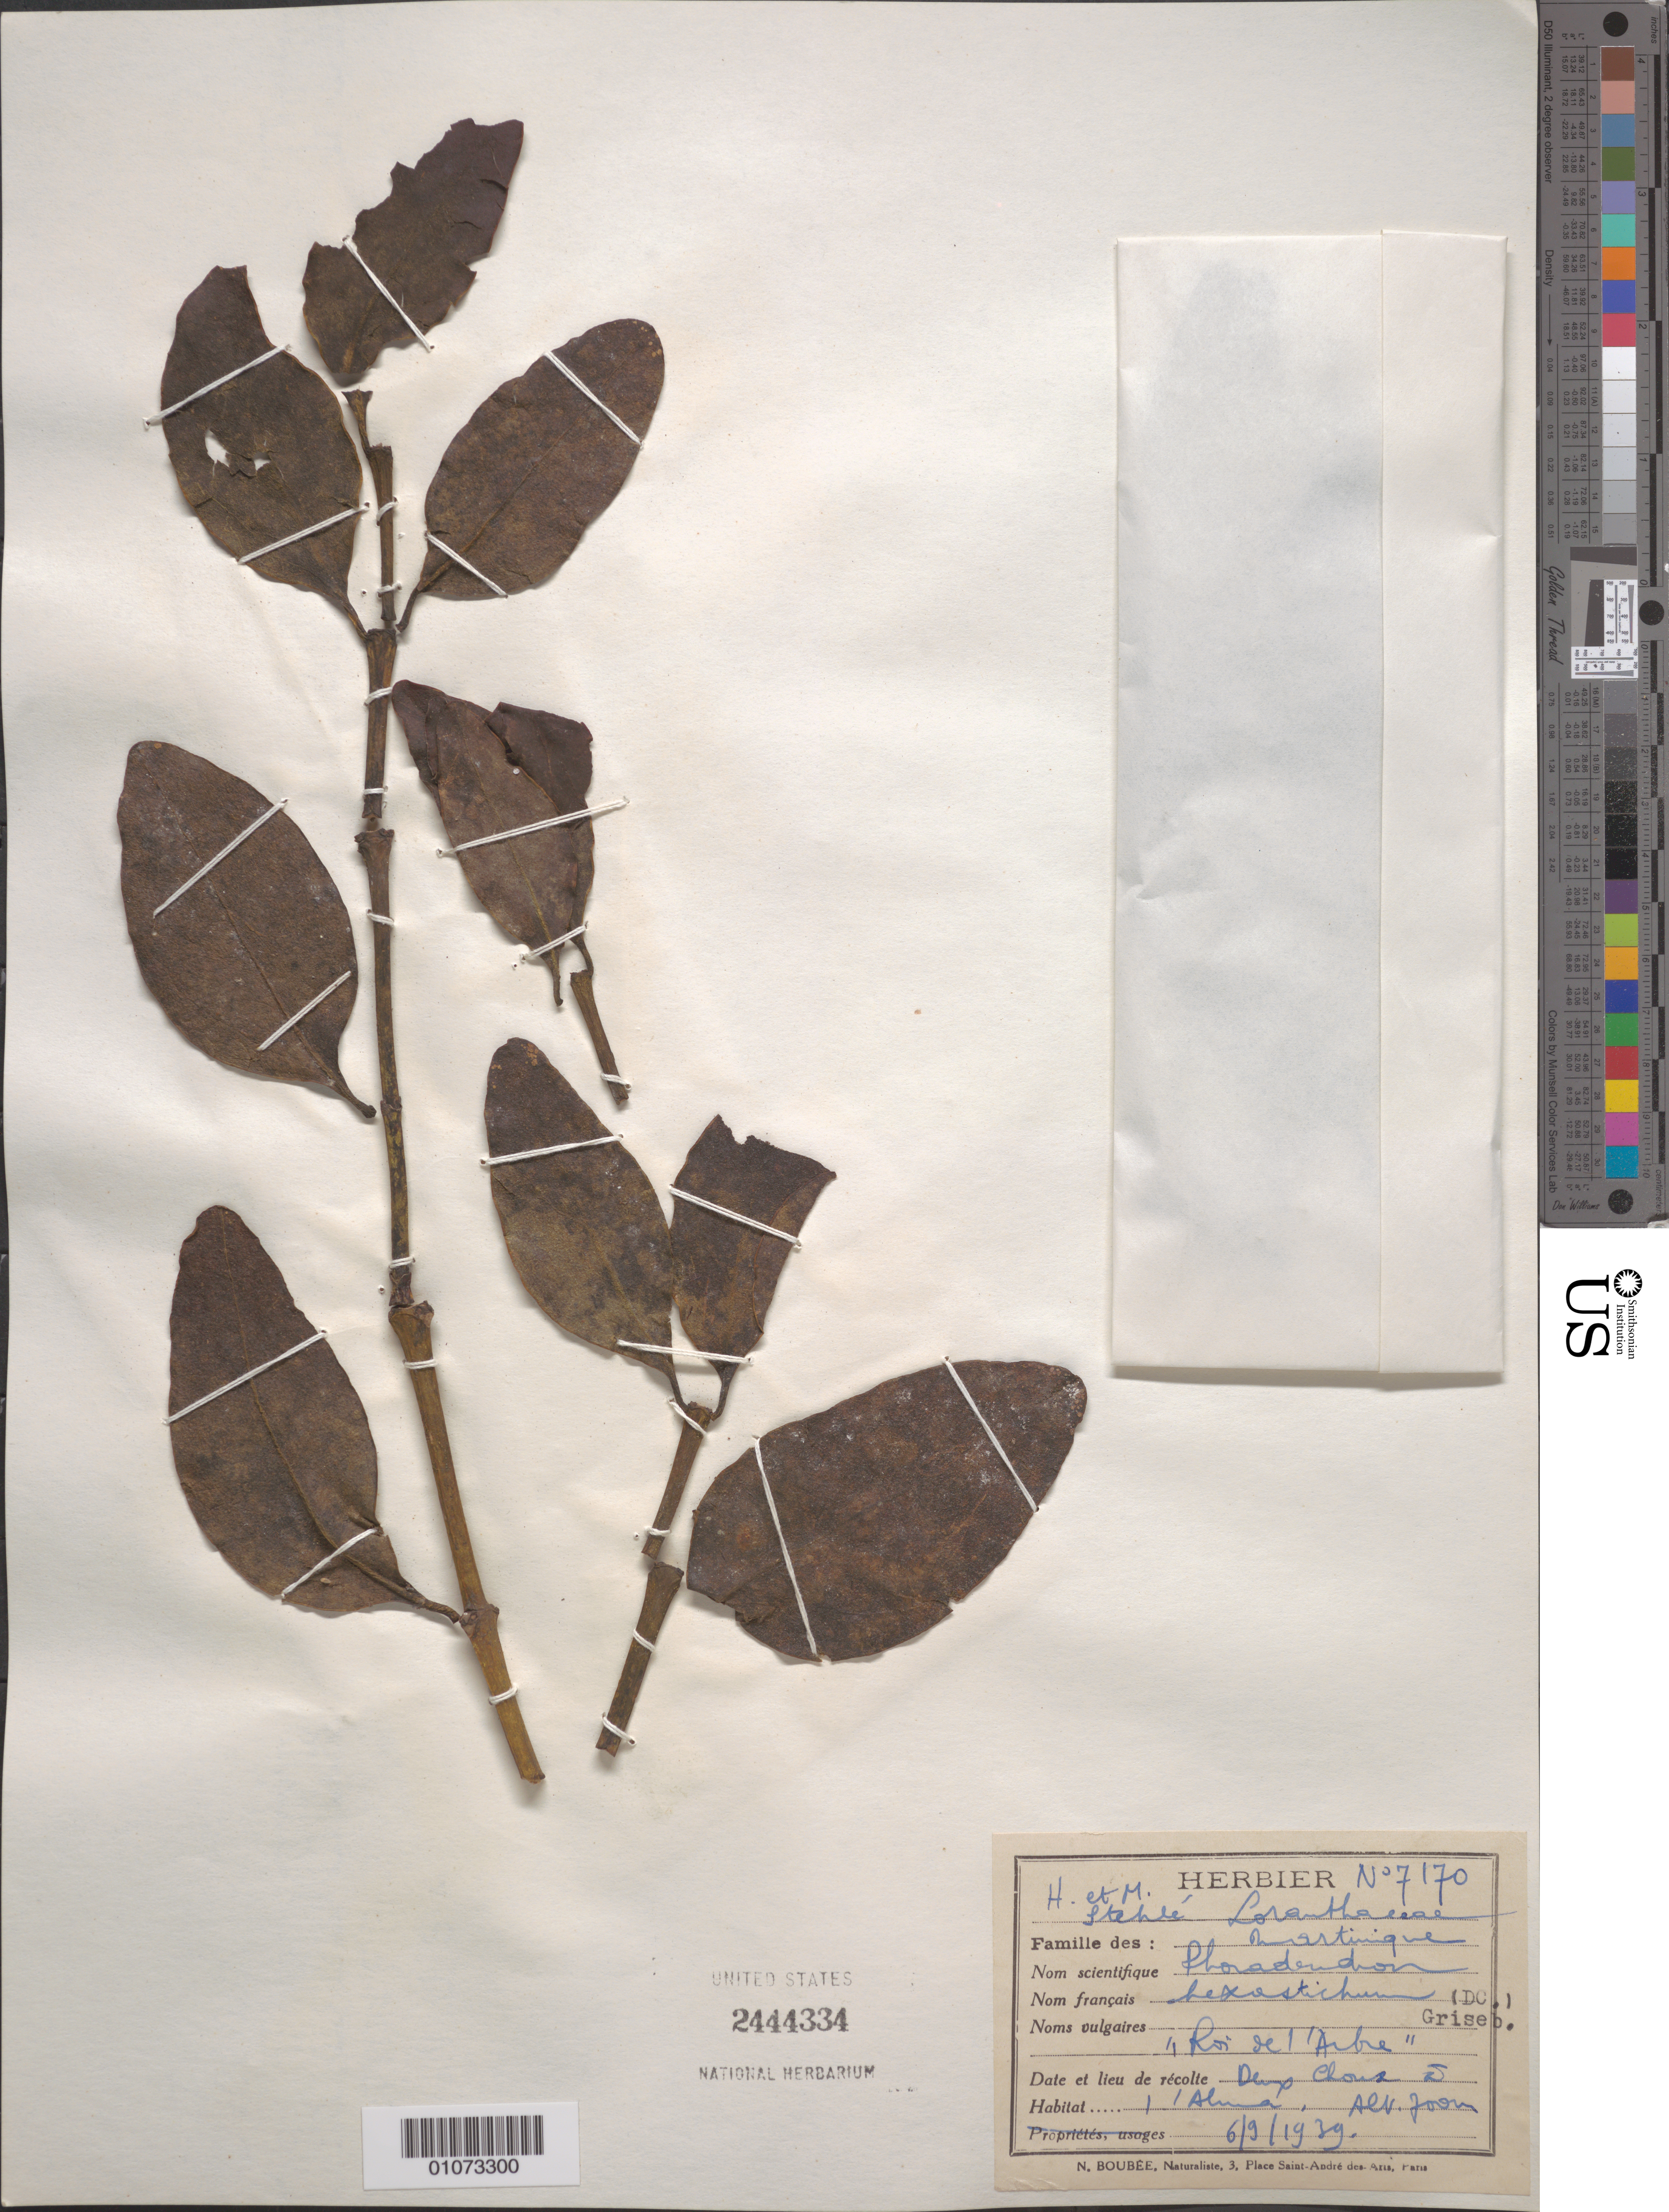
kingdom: Plantae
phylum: Tracheophyta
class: Magnoliopsida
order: Santalales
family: Viscaceae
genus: Phoradendron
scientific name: Phoradendron hexastichum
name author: (DC.) Griseb.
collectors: H. Stehlé & M. Stehlé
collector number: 7170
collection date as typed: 06 Sep 1939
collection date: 1939-09-06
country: Martinique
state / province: Saint-Pierre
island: Martinique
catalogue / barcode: US 2444334